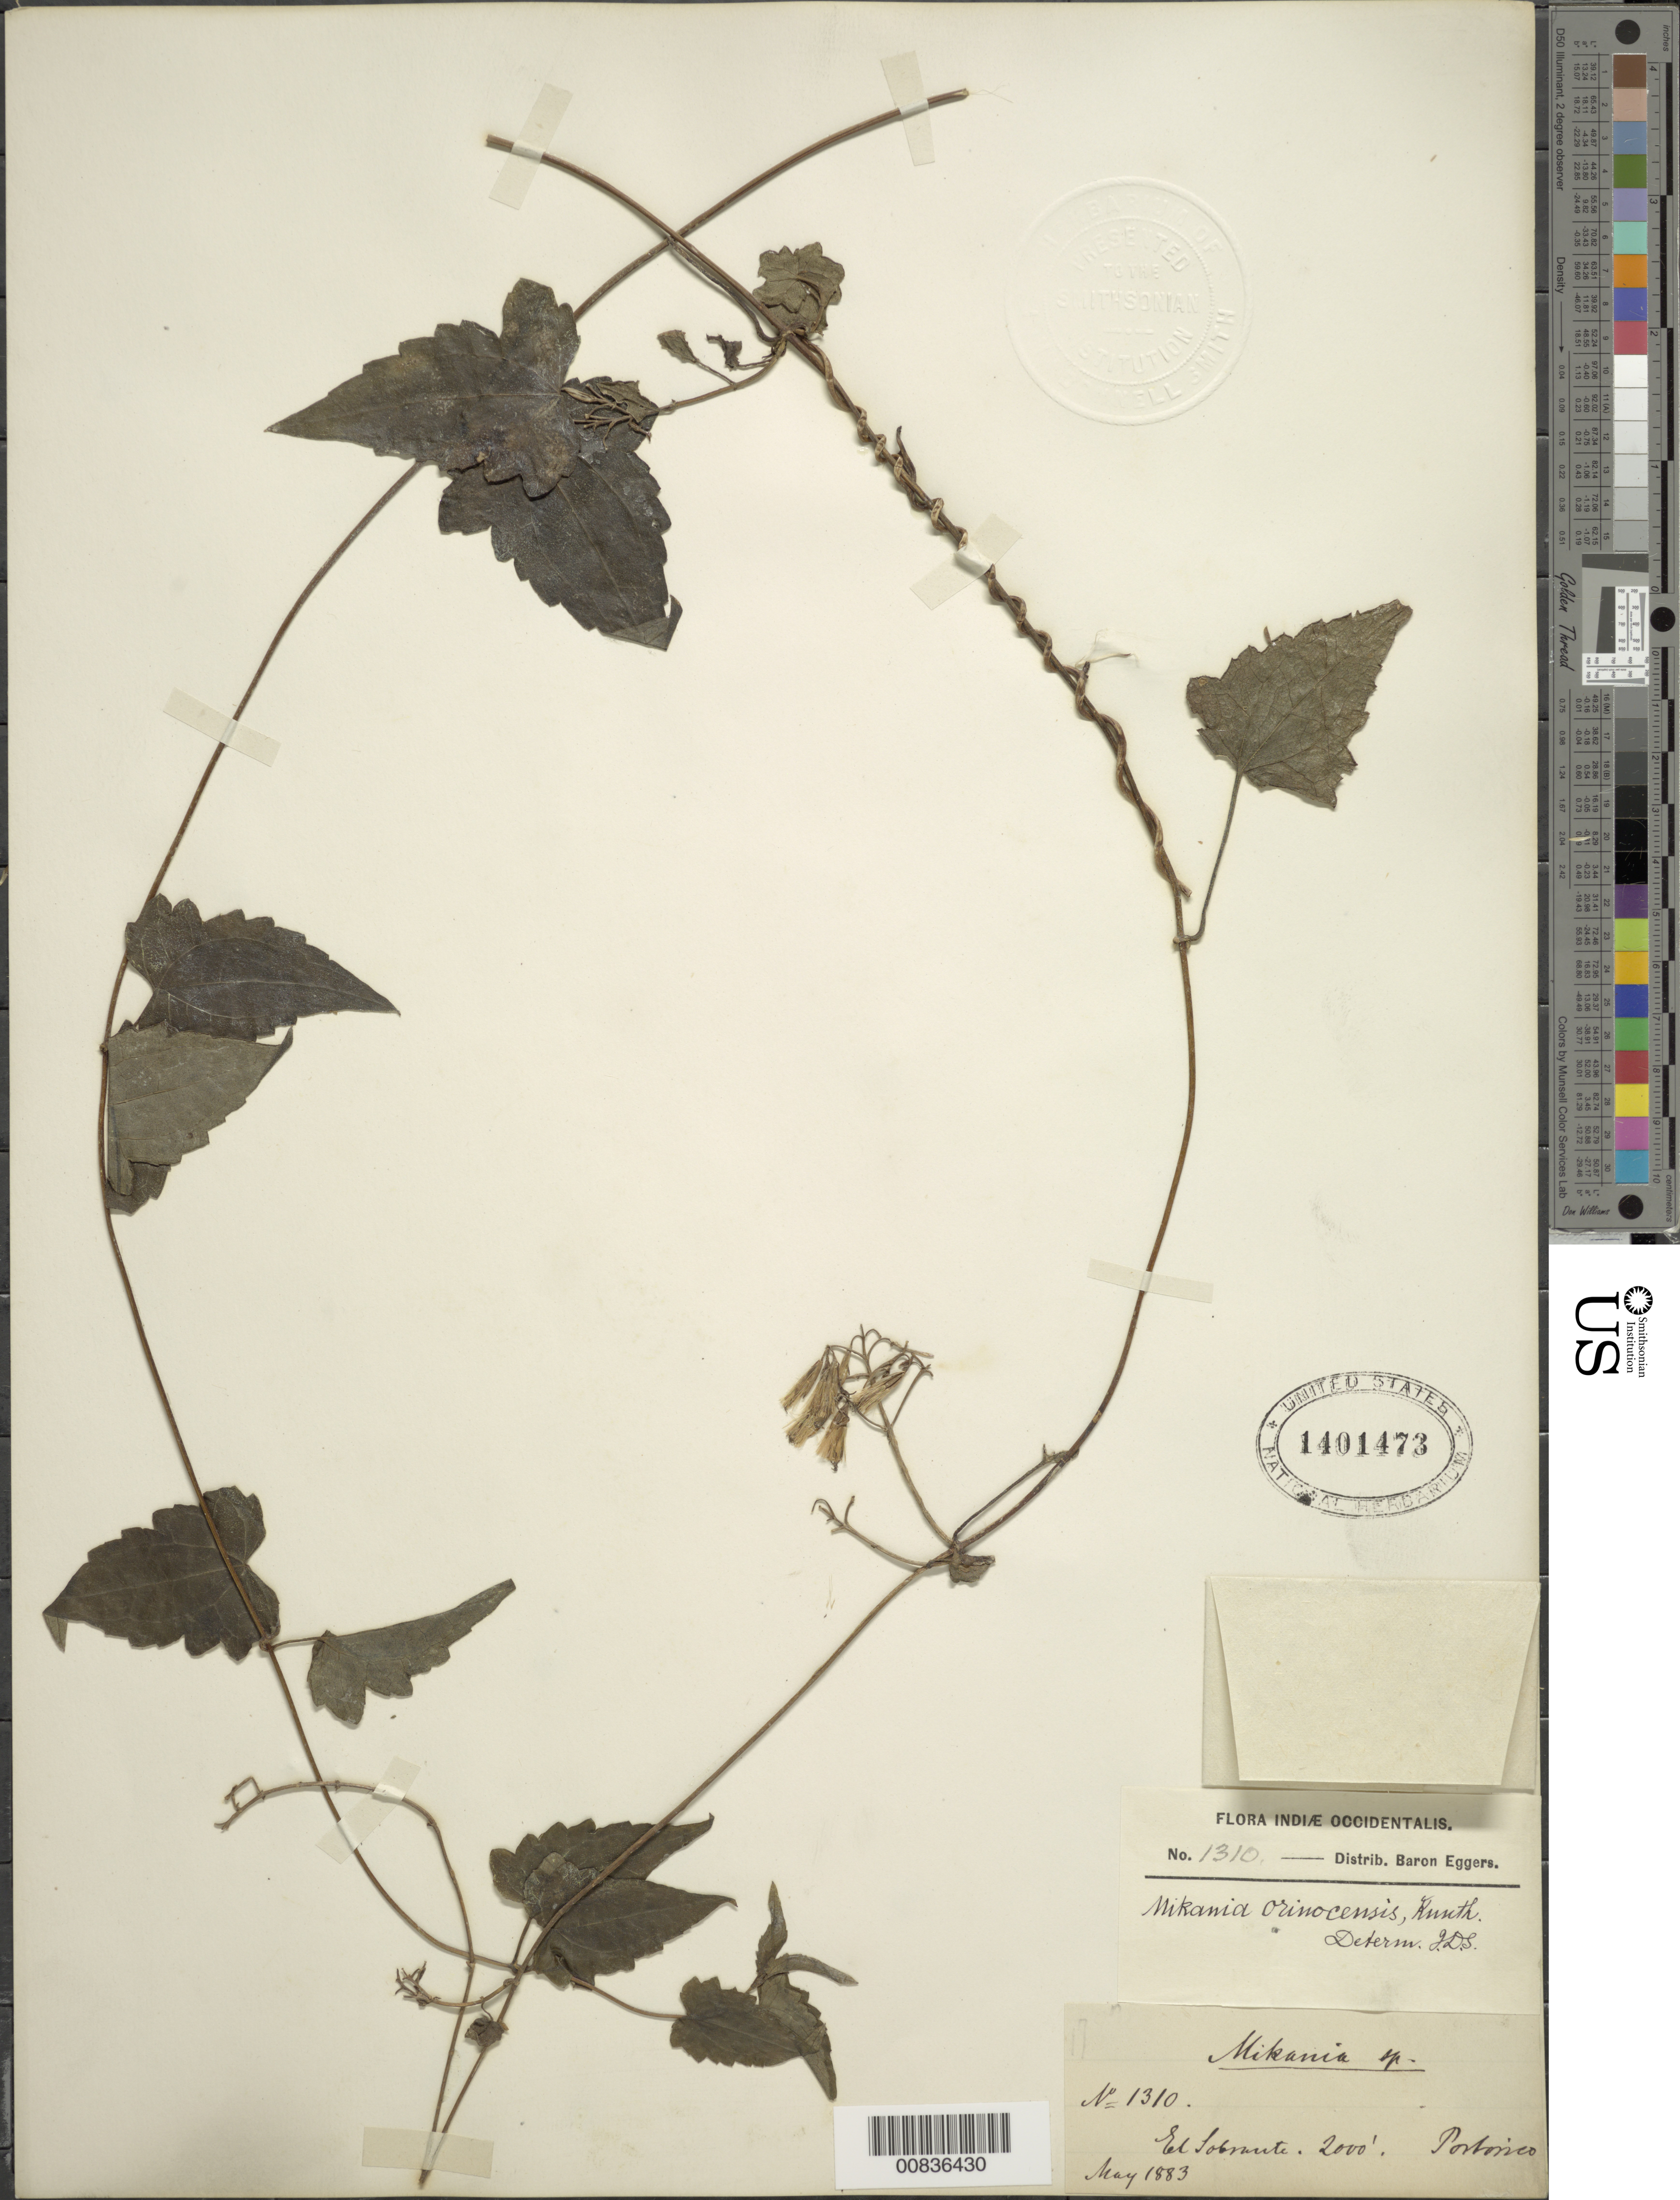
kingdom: Plantae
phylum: Tracheophyta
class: Magnoliopsida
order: Asterales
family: Asteraceae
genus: Mikania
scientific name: Mikania polychaeta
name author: Urb.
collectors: H. F. A. von Eggers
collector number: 1310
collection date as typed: May 1883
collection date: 1883-05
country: Puerto Rico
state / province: Luquillo (?)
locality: El "Lobnute"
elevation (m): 2000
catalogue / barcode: US 1401473